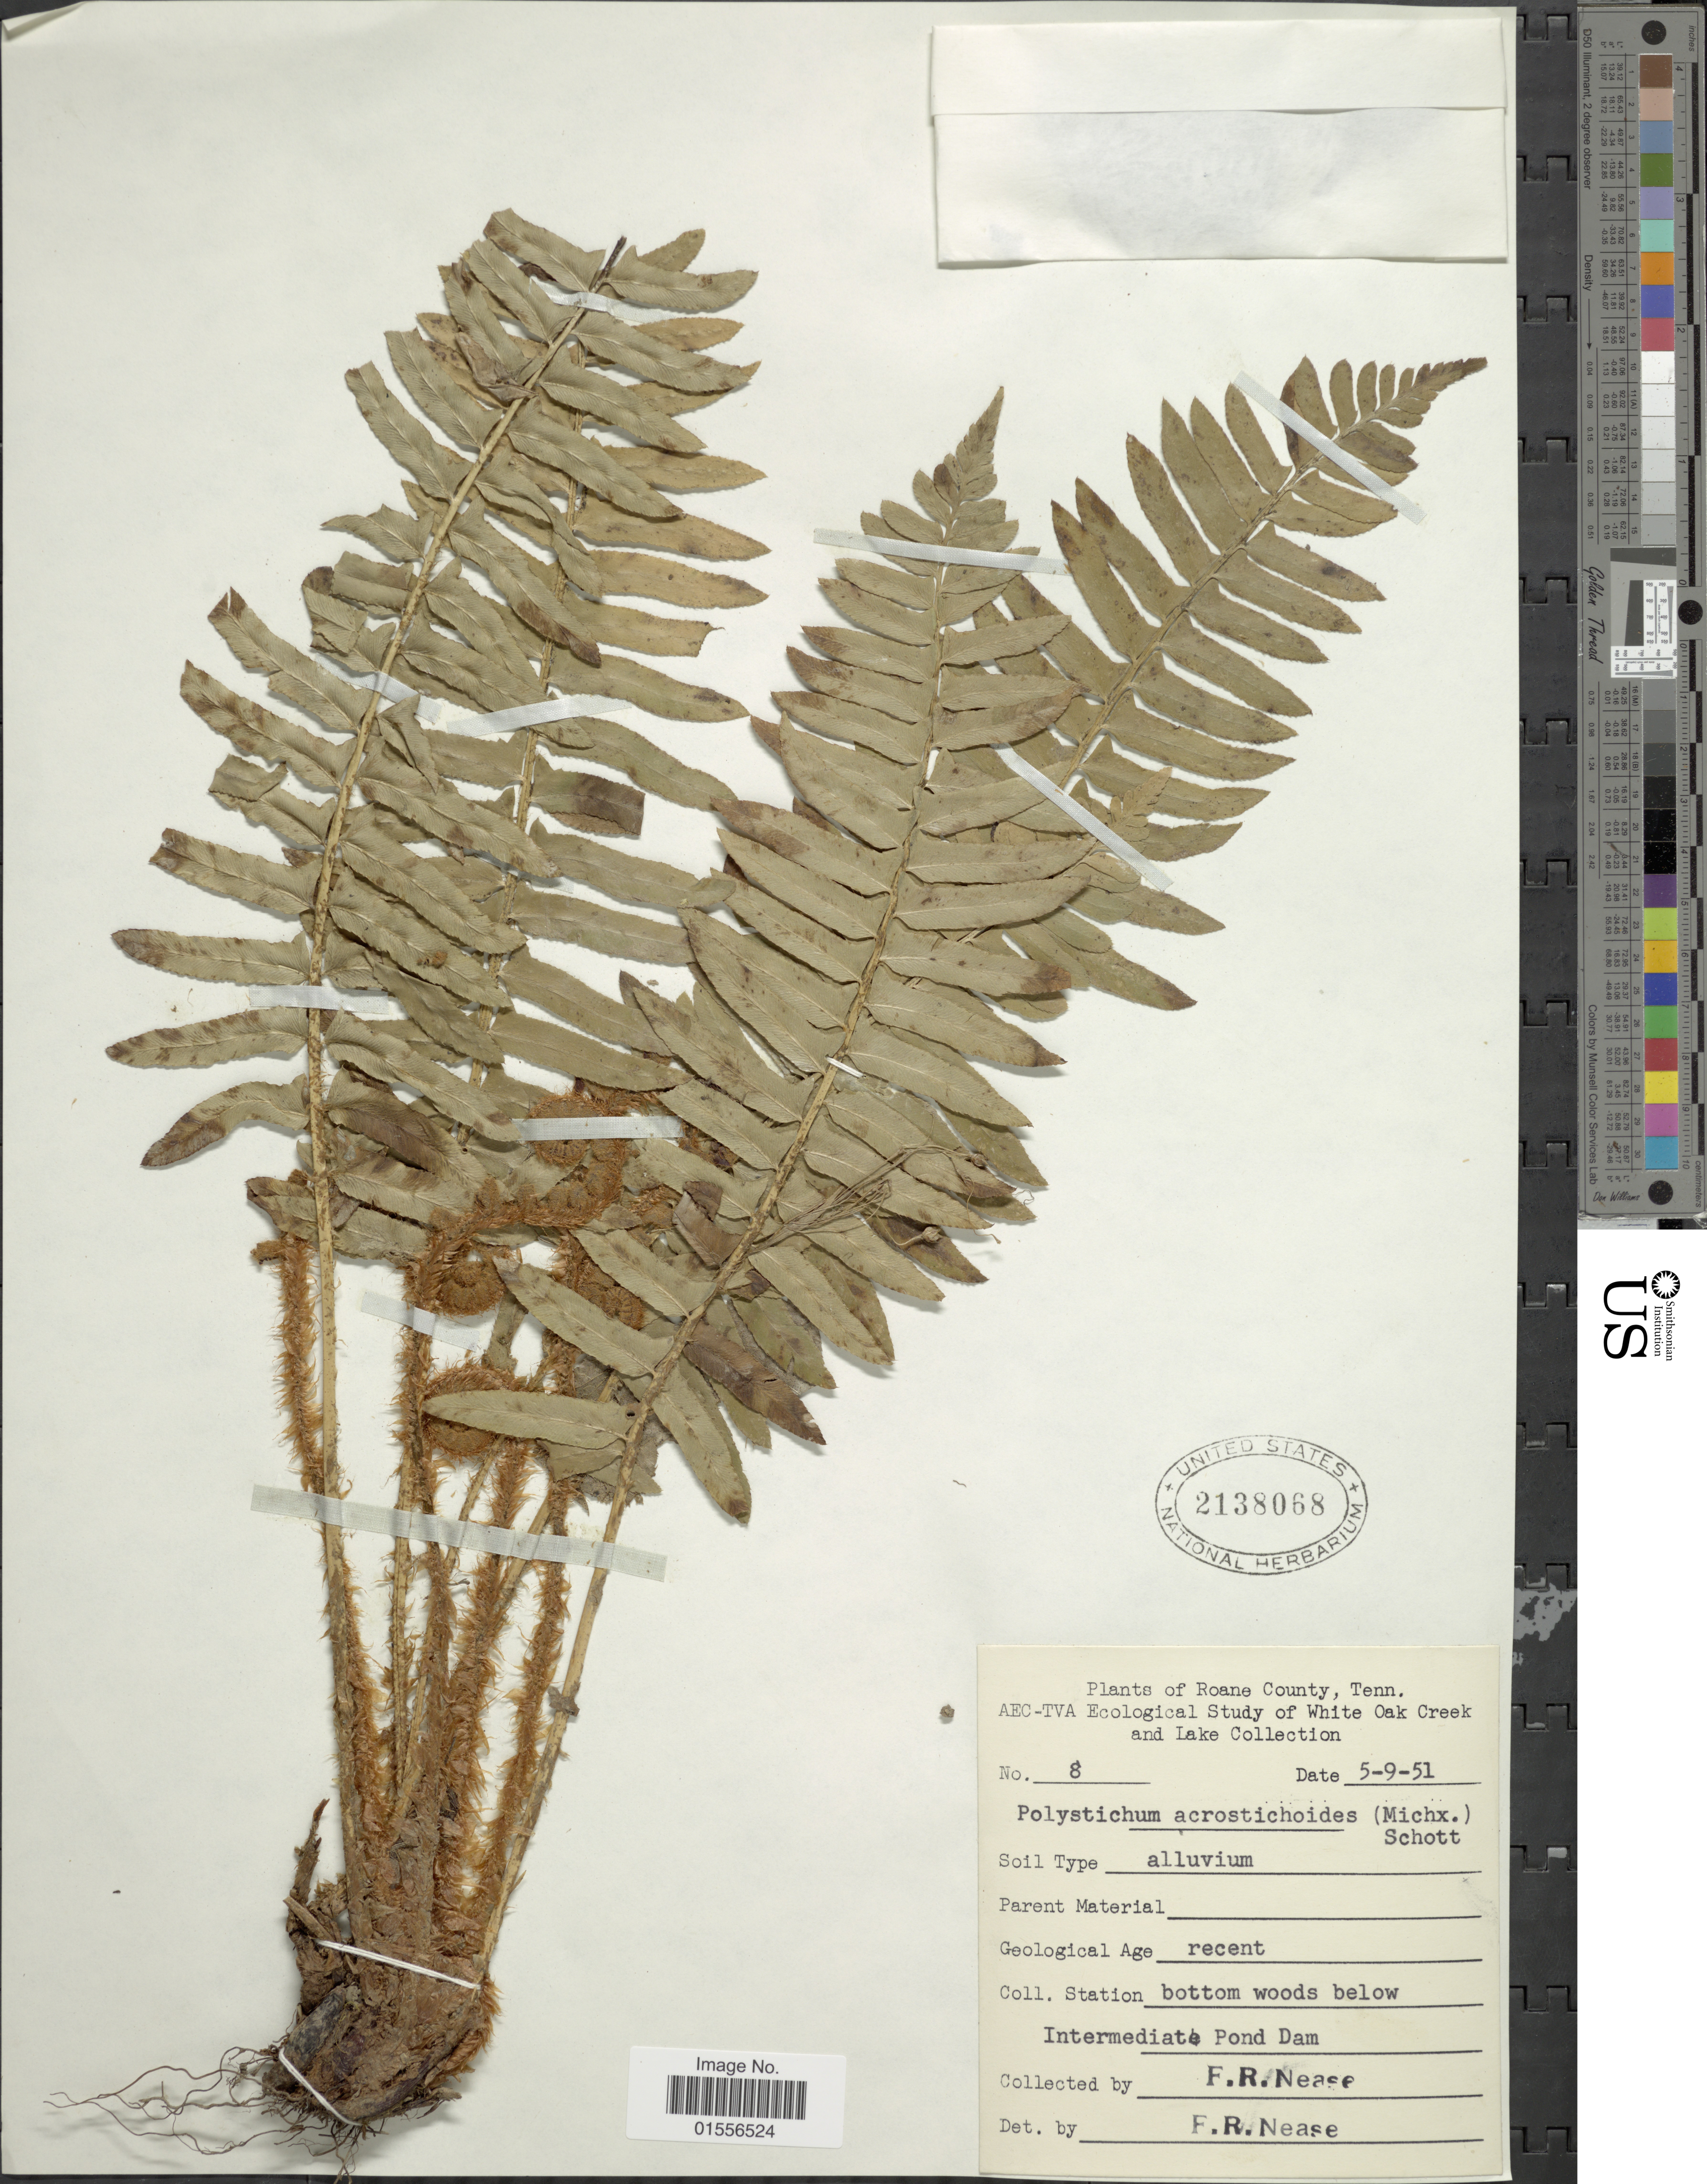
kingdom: Plantae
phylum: Tracheophyta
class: Polypodiopsida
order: Polypodiales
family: Dryopteridaceae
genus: Polystichum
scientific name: Polystichum acrostichoides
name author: (Michx.) Schott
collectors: F. Nease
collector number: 8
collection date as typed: Transcribed d/m/y: 5/9/51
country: United States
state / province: Tennessee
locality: Roane County, White Oak Creek and Lake, Intermediate Pond Dam.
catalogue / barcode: US 2138068